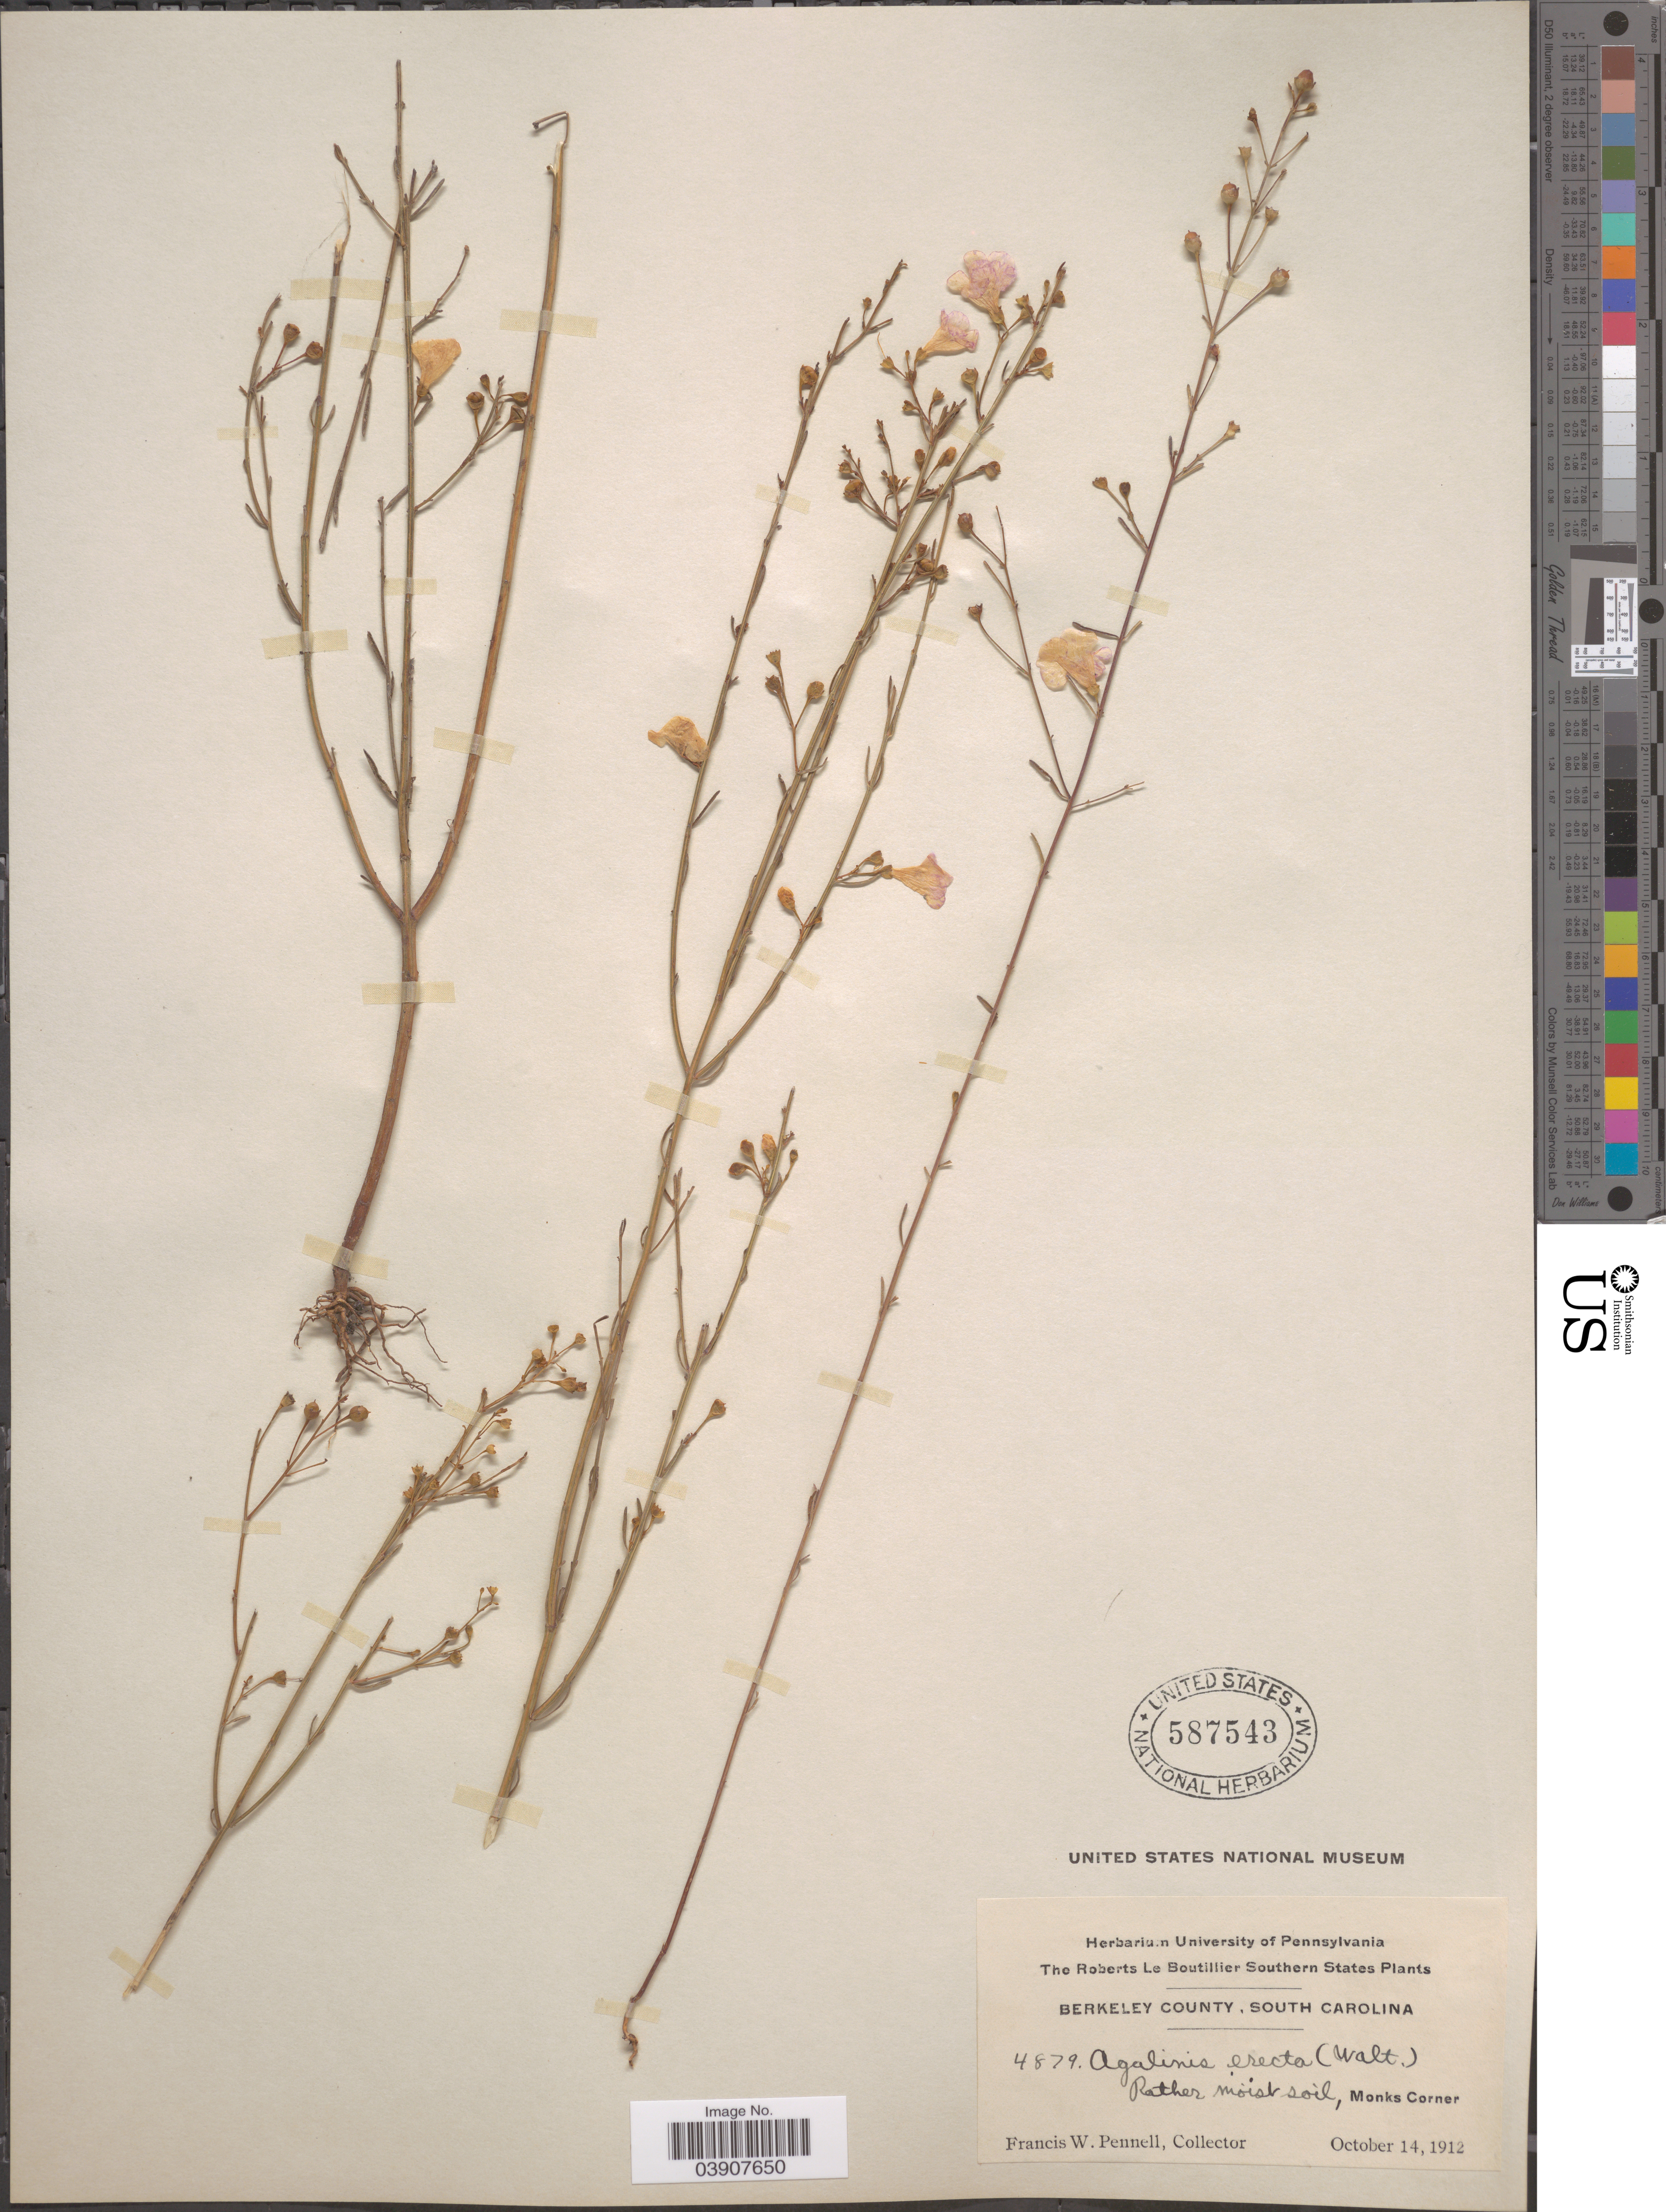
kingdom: Plantae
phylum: Tracheophyta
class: Magnoliopsida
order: Lamiales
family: Orobanchaceae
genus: Agalinis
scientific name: Agalinis erecta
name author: Pennell ex Small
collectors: F. W. Pennell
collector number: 4879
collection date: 1912-10-14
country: United States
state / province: South Carolina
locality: Southern States. Berkeley County, Monks Corner.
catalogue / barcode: US 587543